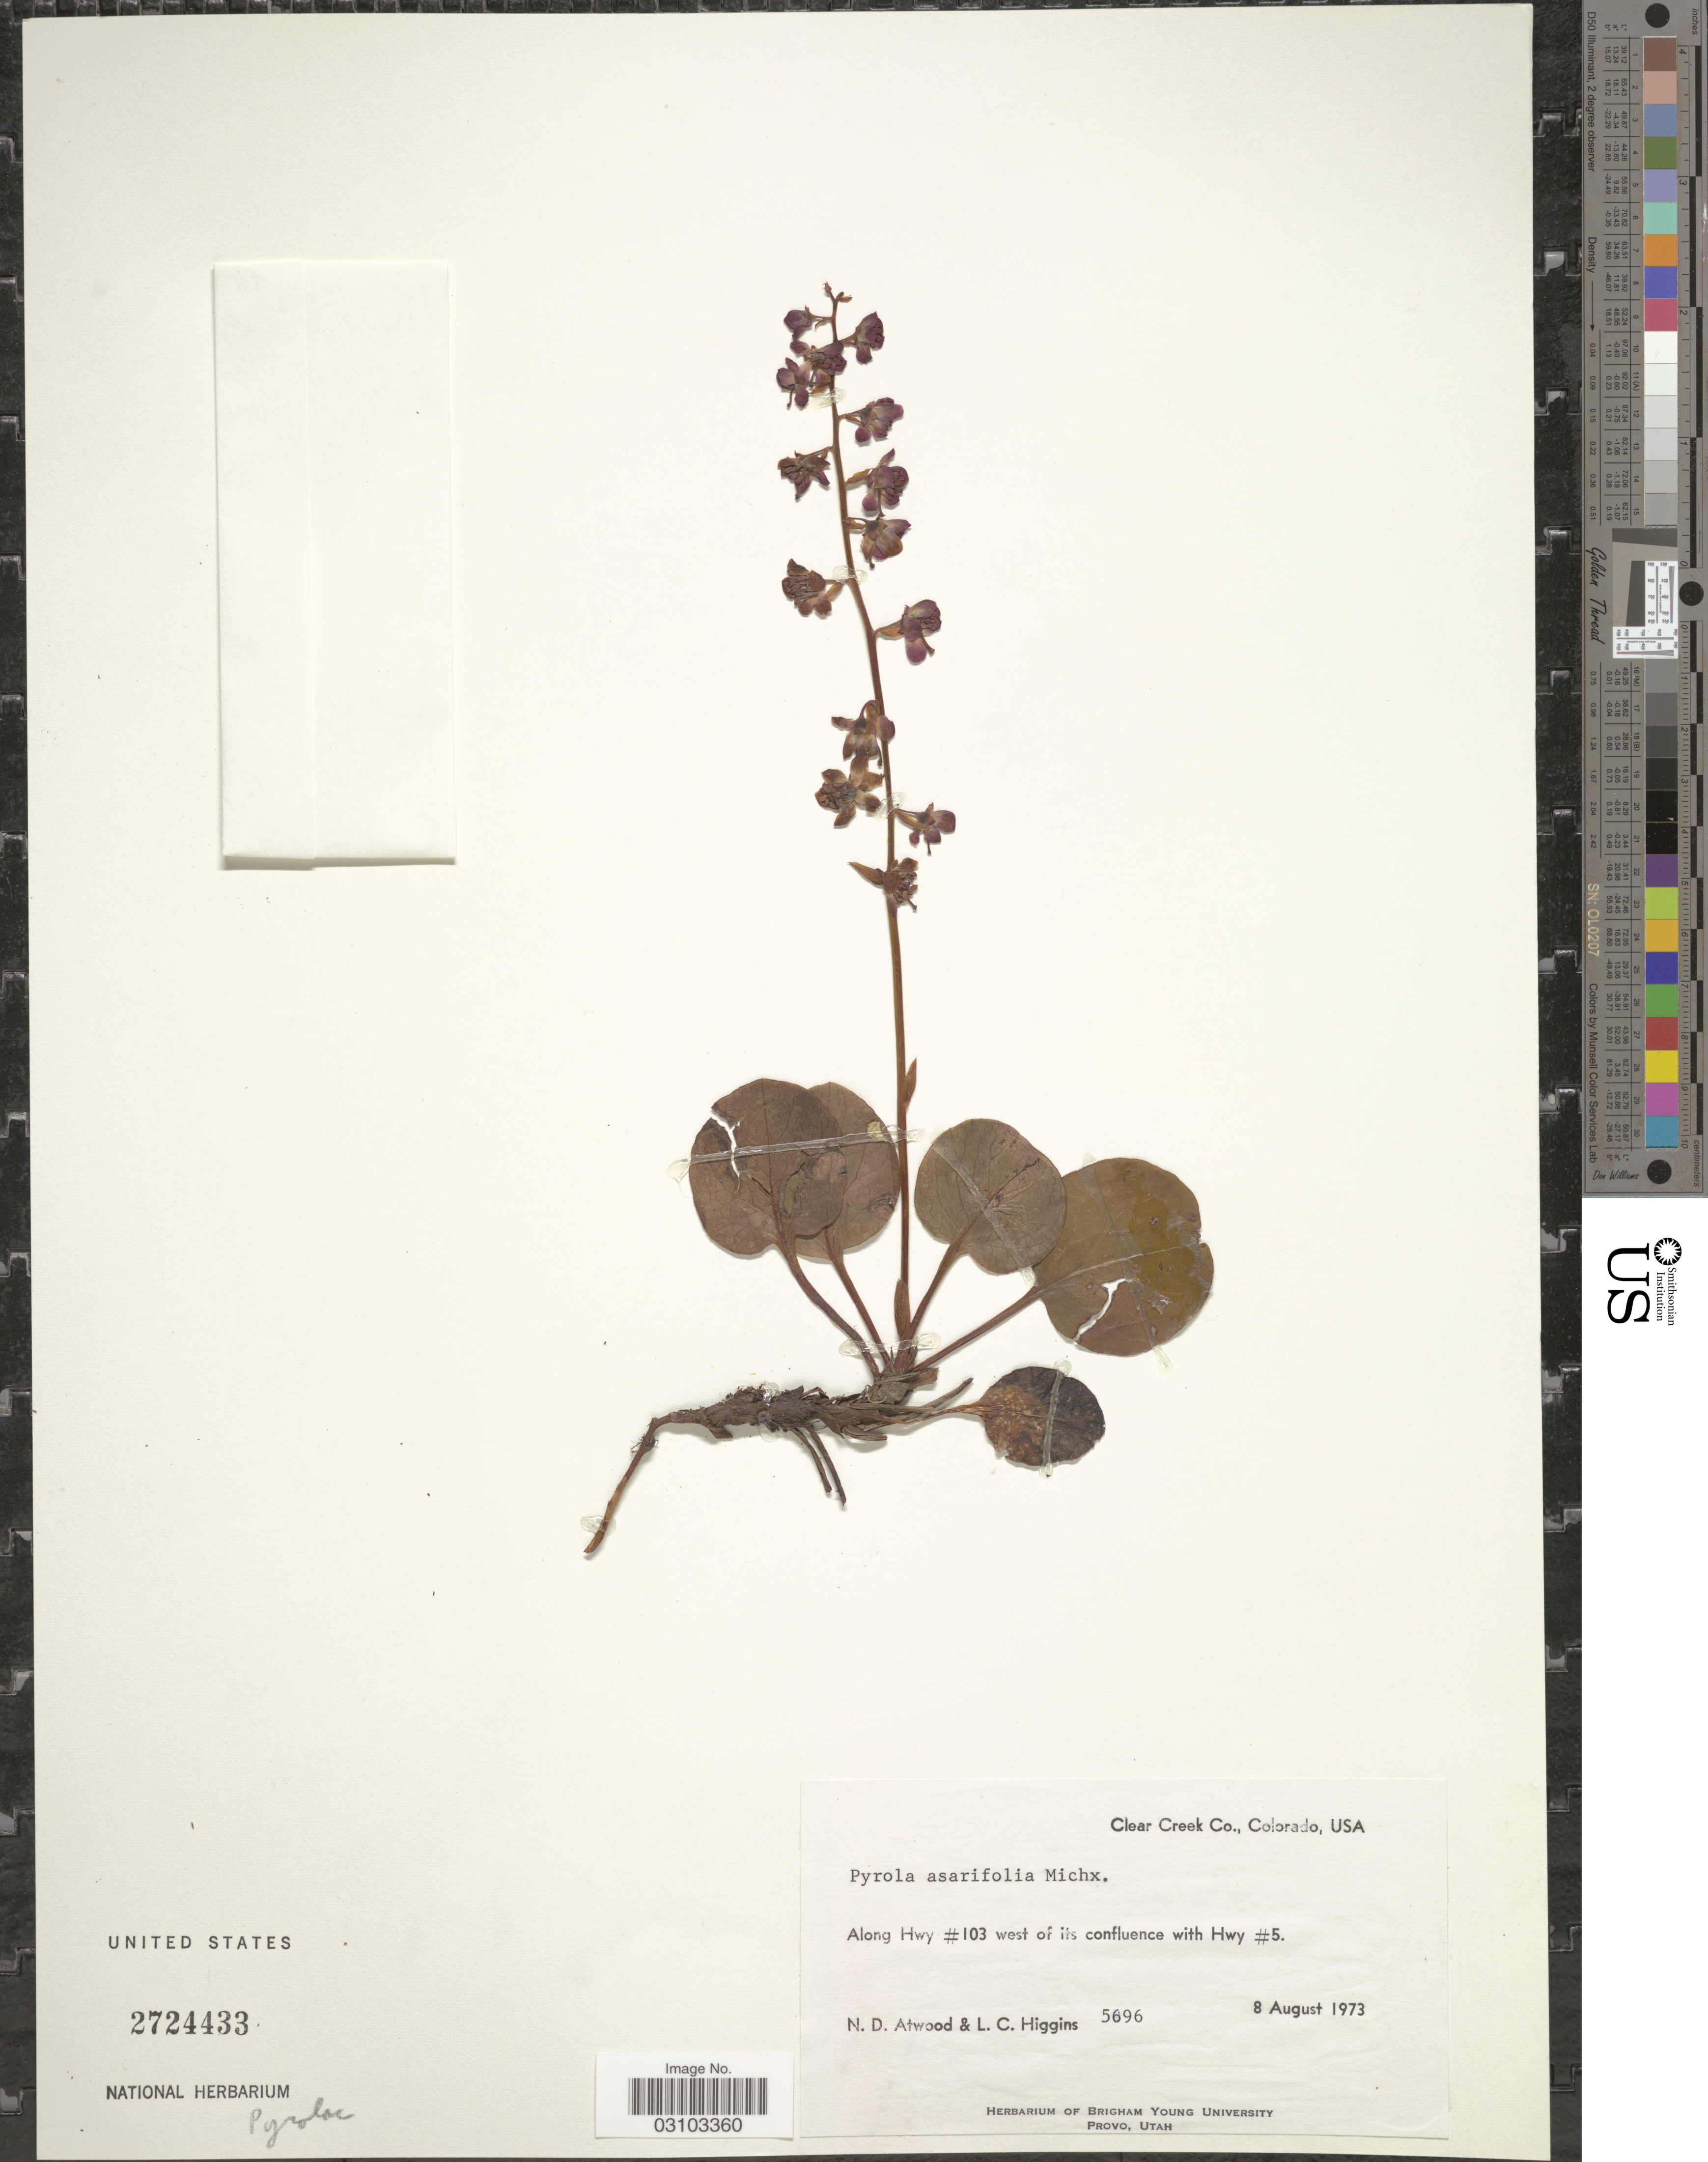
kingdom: Plantae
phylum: Tracheophyta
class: Magnoliopsida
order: Ericales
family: Ericaceae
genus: Pyrola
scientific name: Pyrola asarifolia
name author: Michx.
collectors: N. Atwood & L. Higgins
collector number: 5696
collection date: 1973-08-08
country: United States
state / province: Colorado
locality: Clear Creek Co., Along Hwy # 103 west of its confluence with Hwy #5.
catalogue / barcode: US 2724433